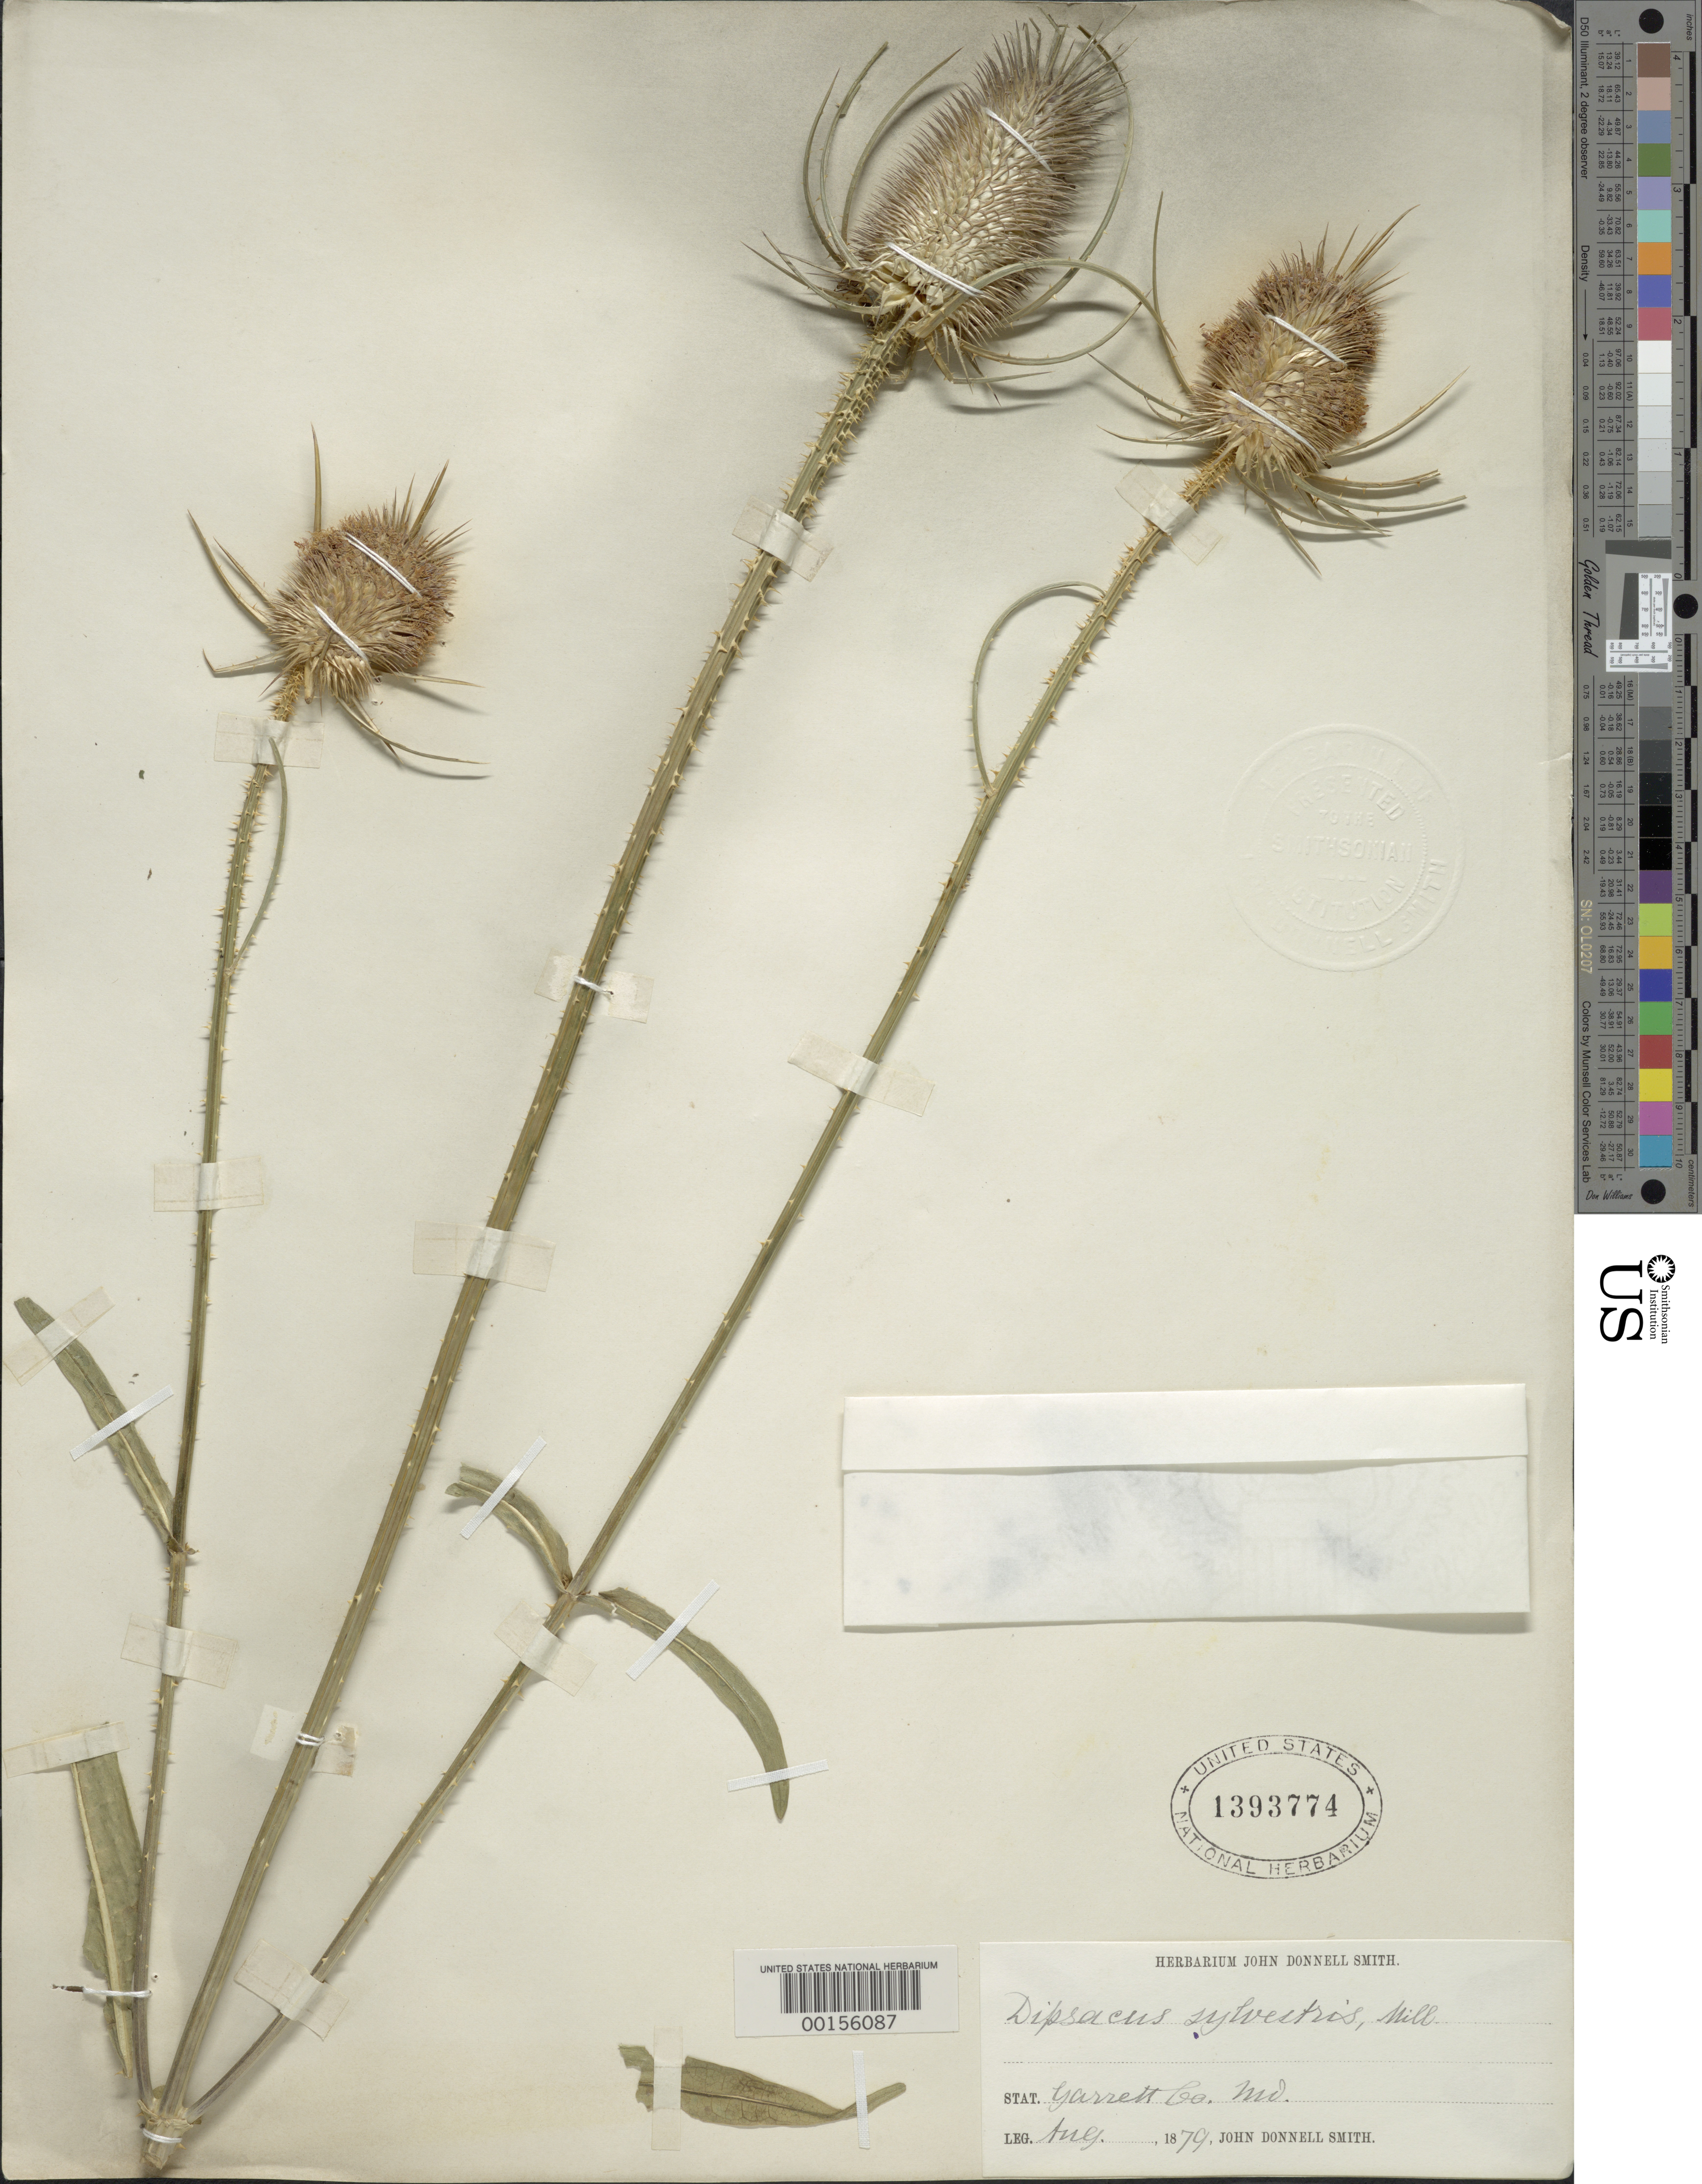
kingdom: Plantae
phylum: Tracheophyta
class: Magnoliopsida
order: Dipsacales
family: Caprifoliaceae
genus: Dipsacus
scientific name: Dipsacus sylvestris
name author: Huds.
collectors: J. Donnell Smith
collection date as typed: Aug 1879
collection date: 1879-08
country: United States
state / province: Maryland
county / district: Garrett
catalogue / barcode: US 1393774